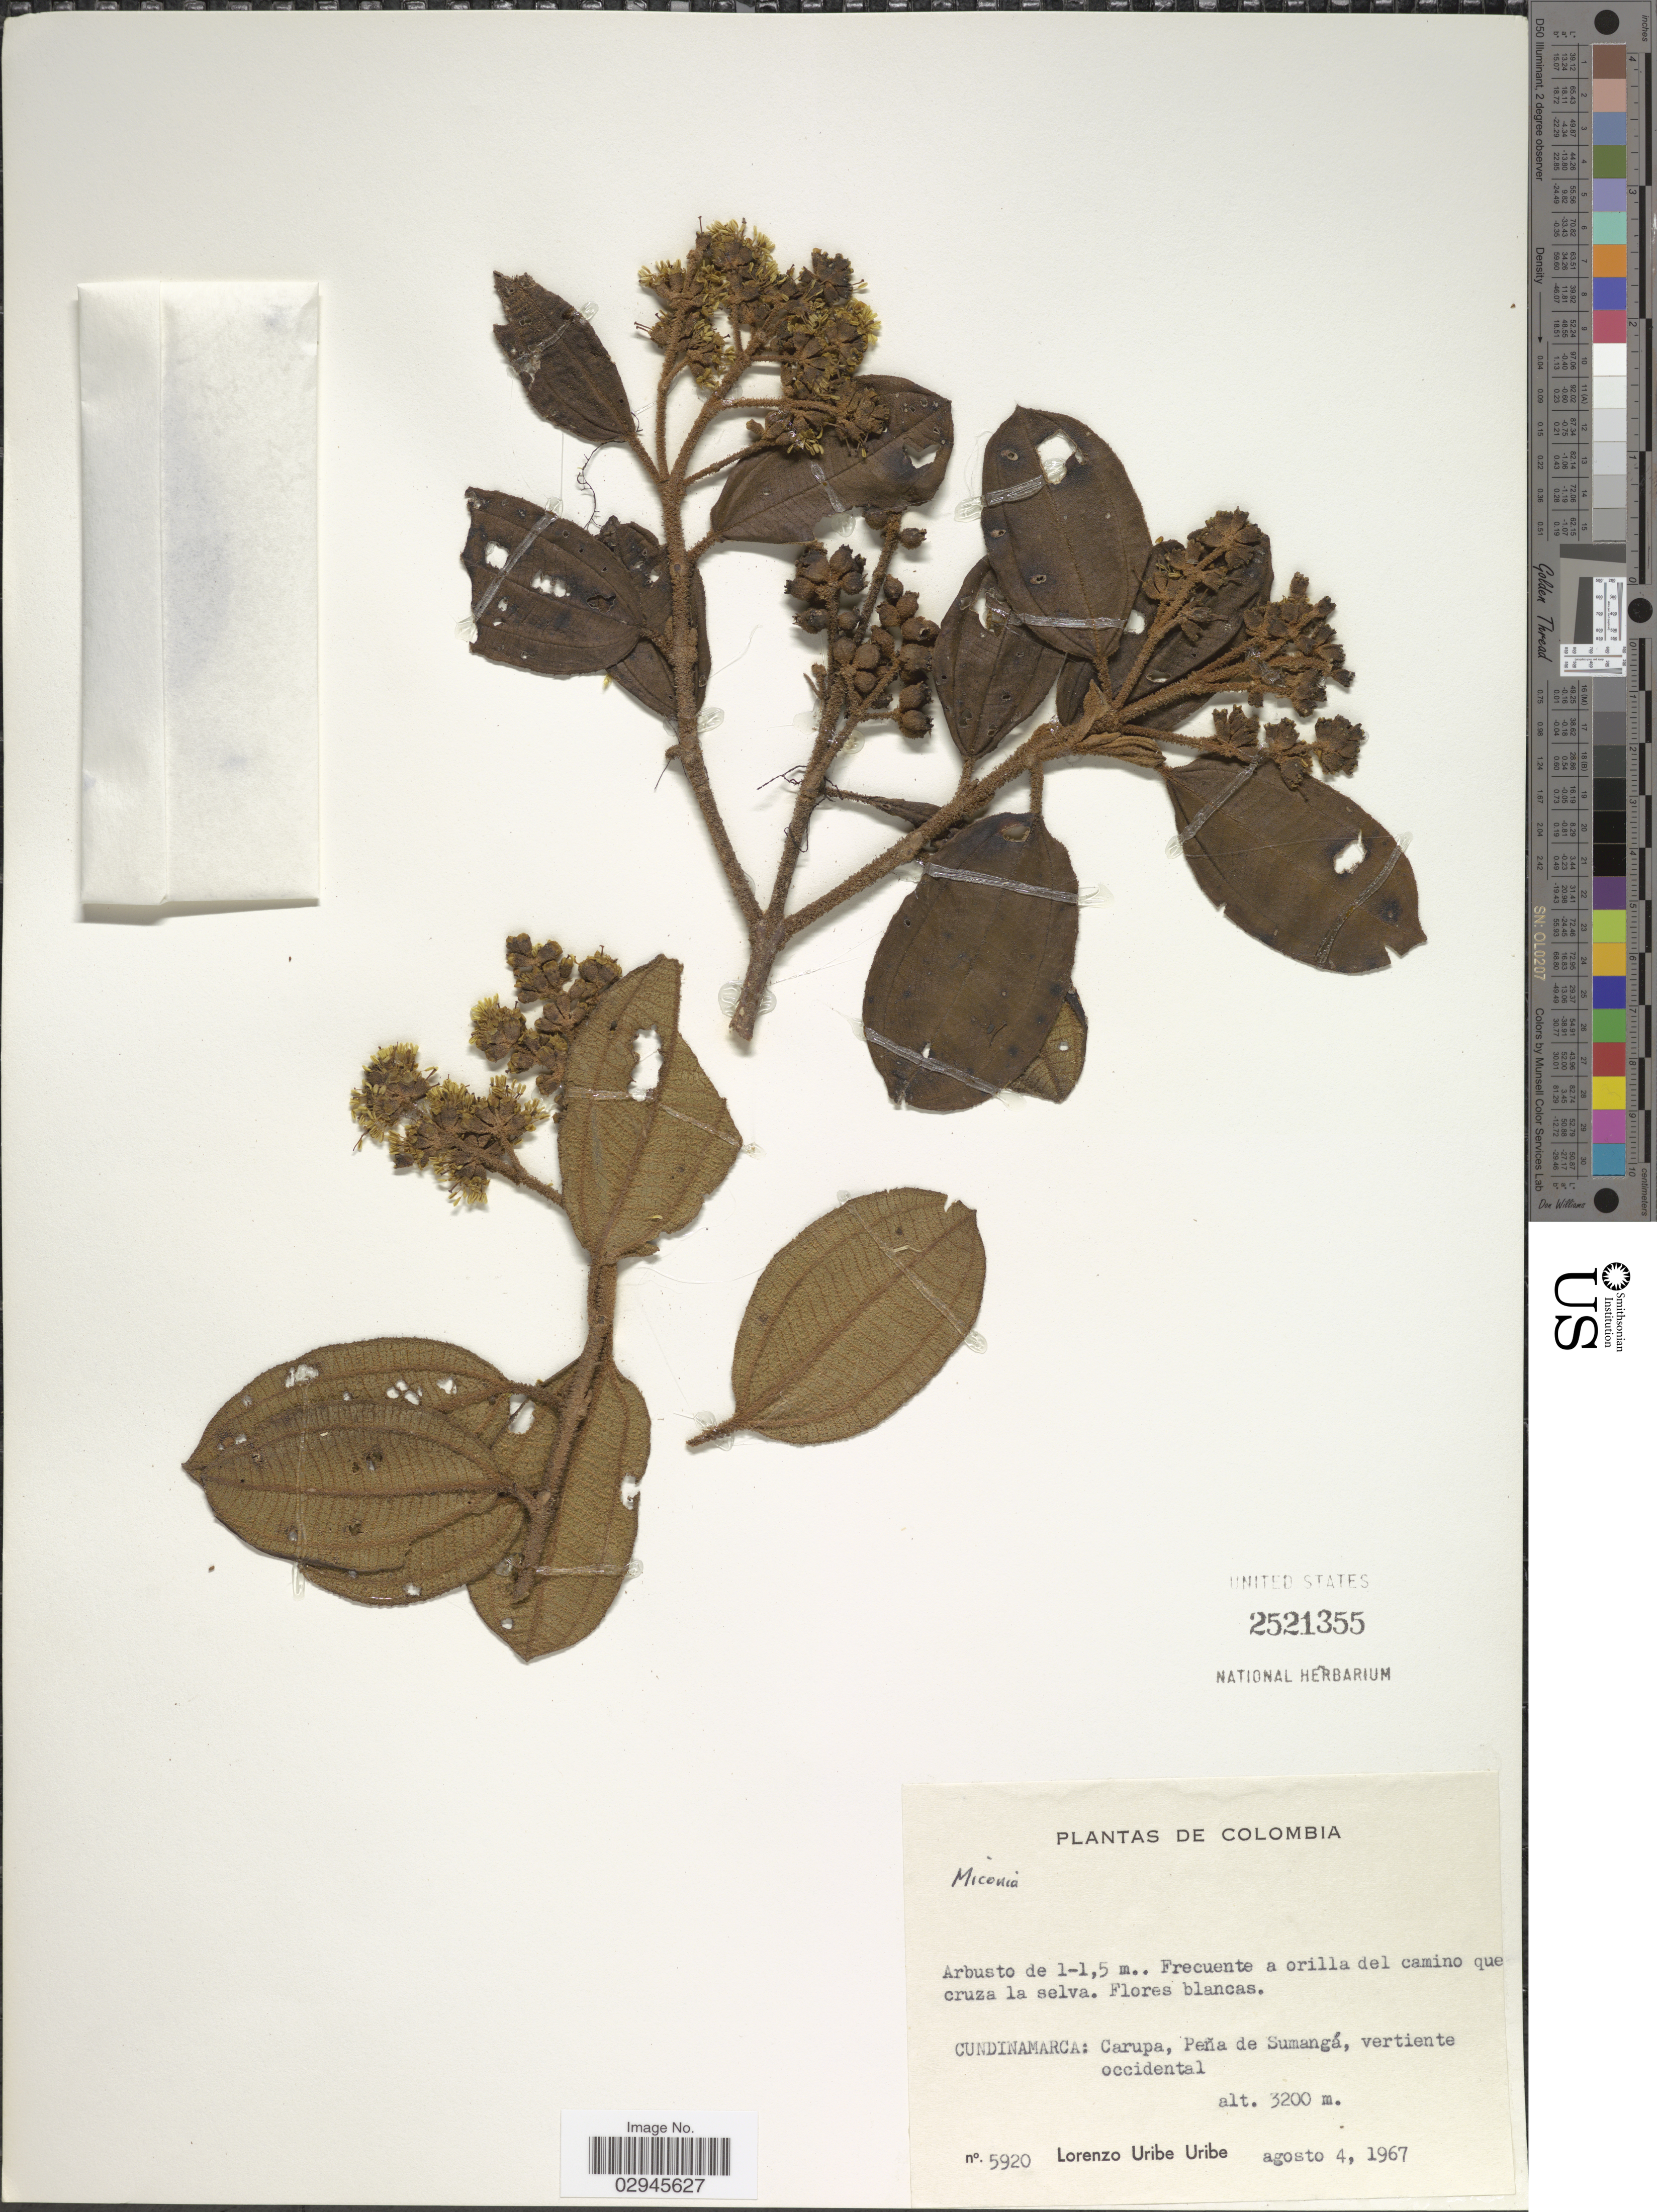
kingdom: Plantae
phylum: Tracheophyta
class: Magnoliopsida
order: Myrtales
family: Melastomataceae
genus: Miconia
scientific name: Miconia sp.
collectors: L. Uribe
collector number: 5920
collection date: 1967-08-04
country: Colombia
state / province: Cundinamarca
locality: Carupa, Peña de Sumangá, vertiente occidental.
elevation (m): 3200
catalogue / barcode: US 2521355